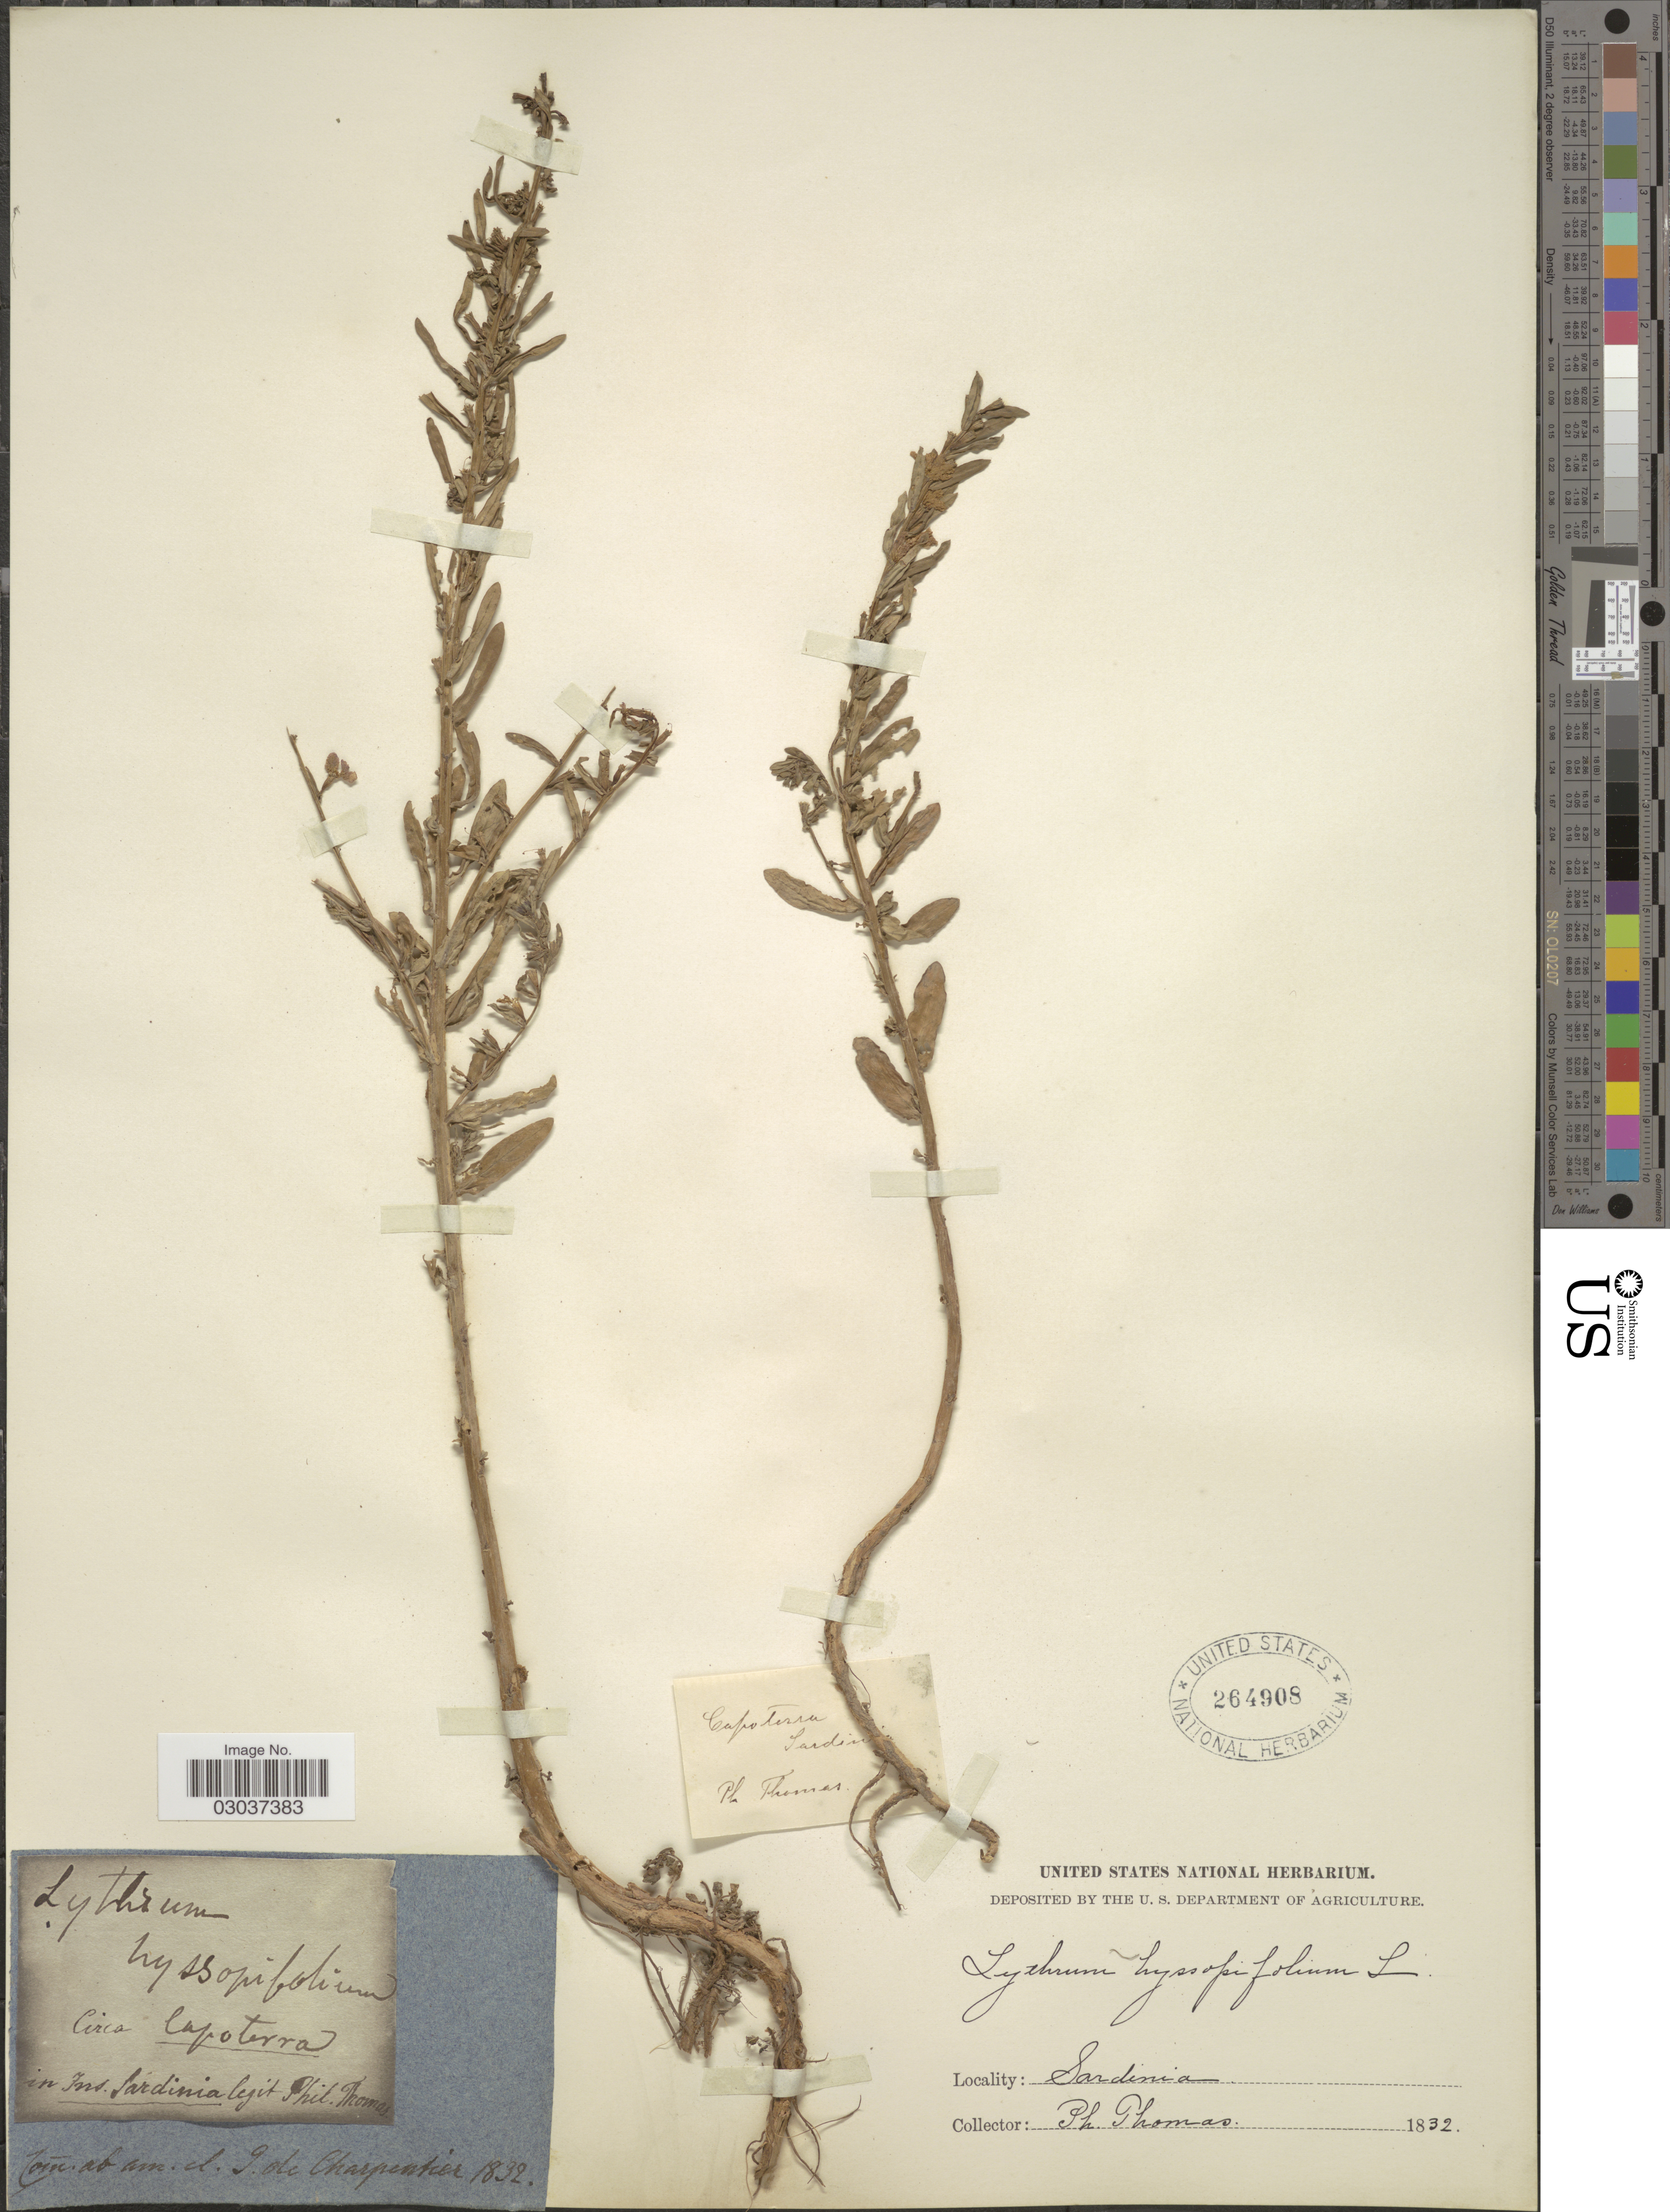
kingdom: Plantae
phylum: Tracheophyta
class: Magnoliopsida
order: Myrtales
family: Lythraceae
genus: Lythrum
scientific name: Lythrum hyssopifolia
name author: L.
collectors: P. Thomas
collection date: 1832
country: Italy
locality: Sardinia. In Ins. Sardinia.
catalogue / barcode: US 264908